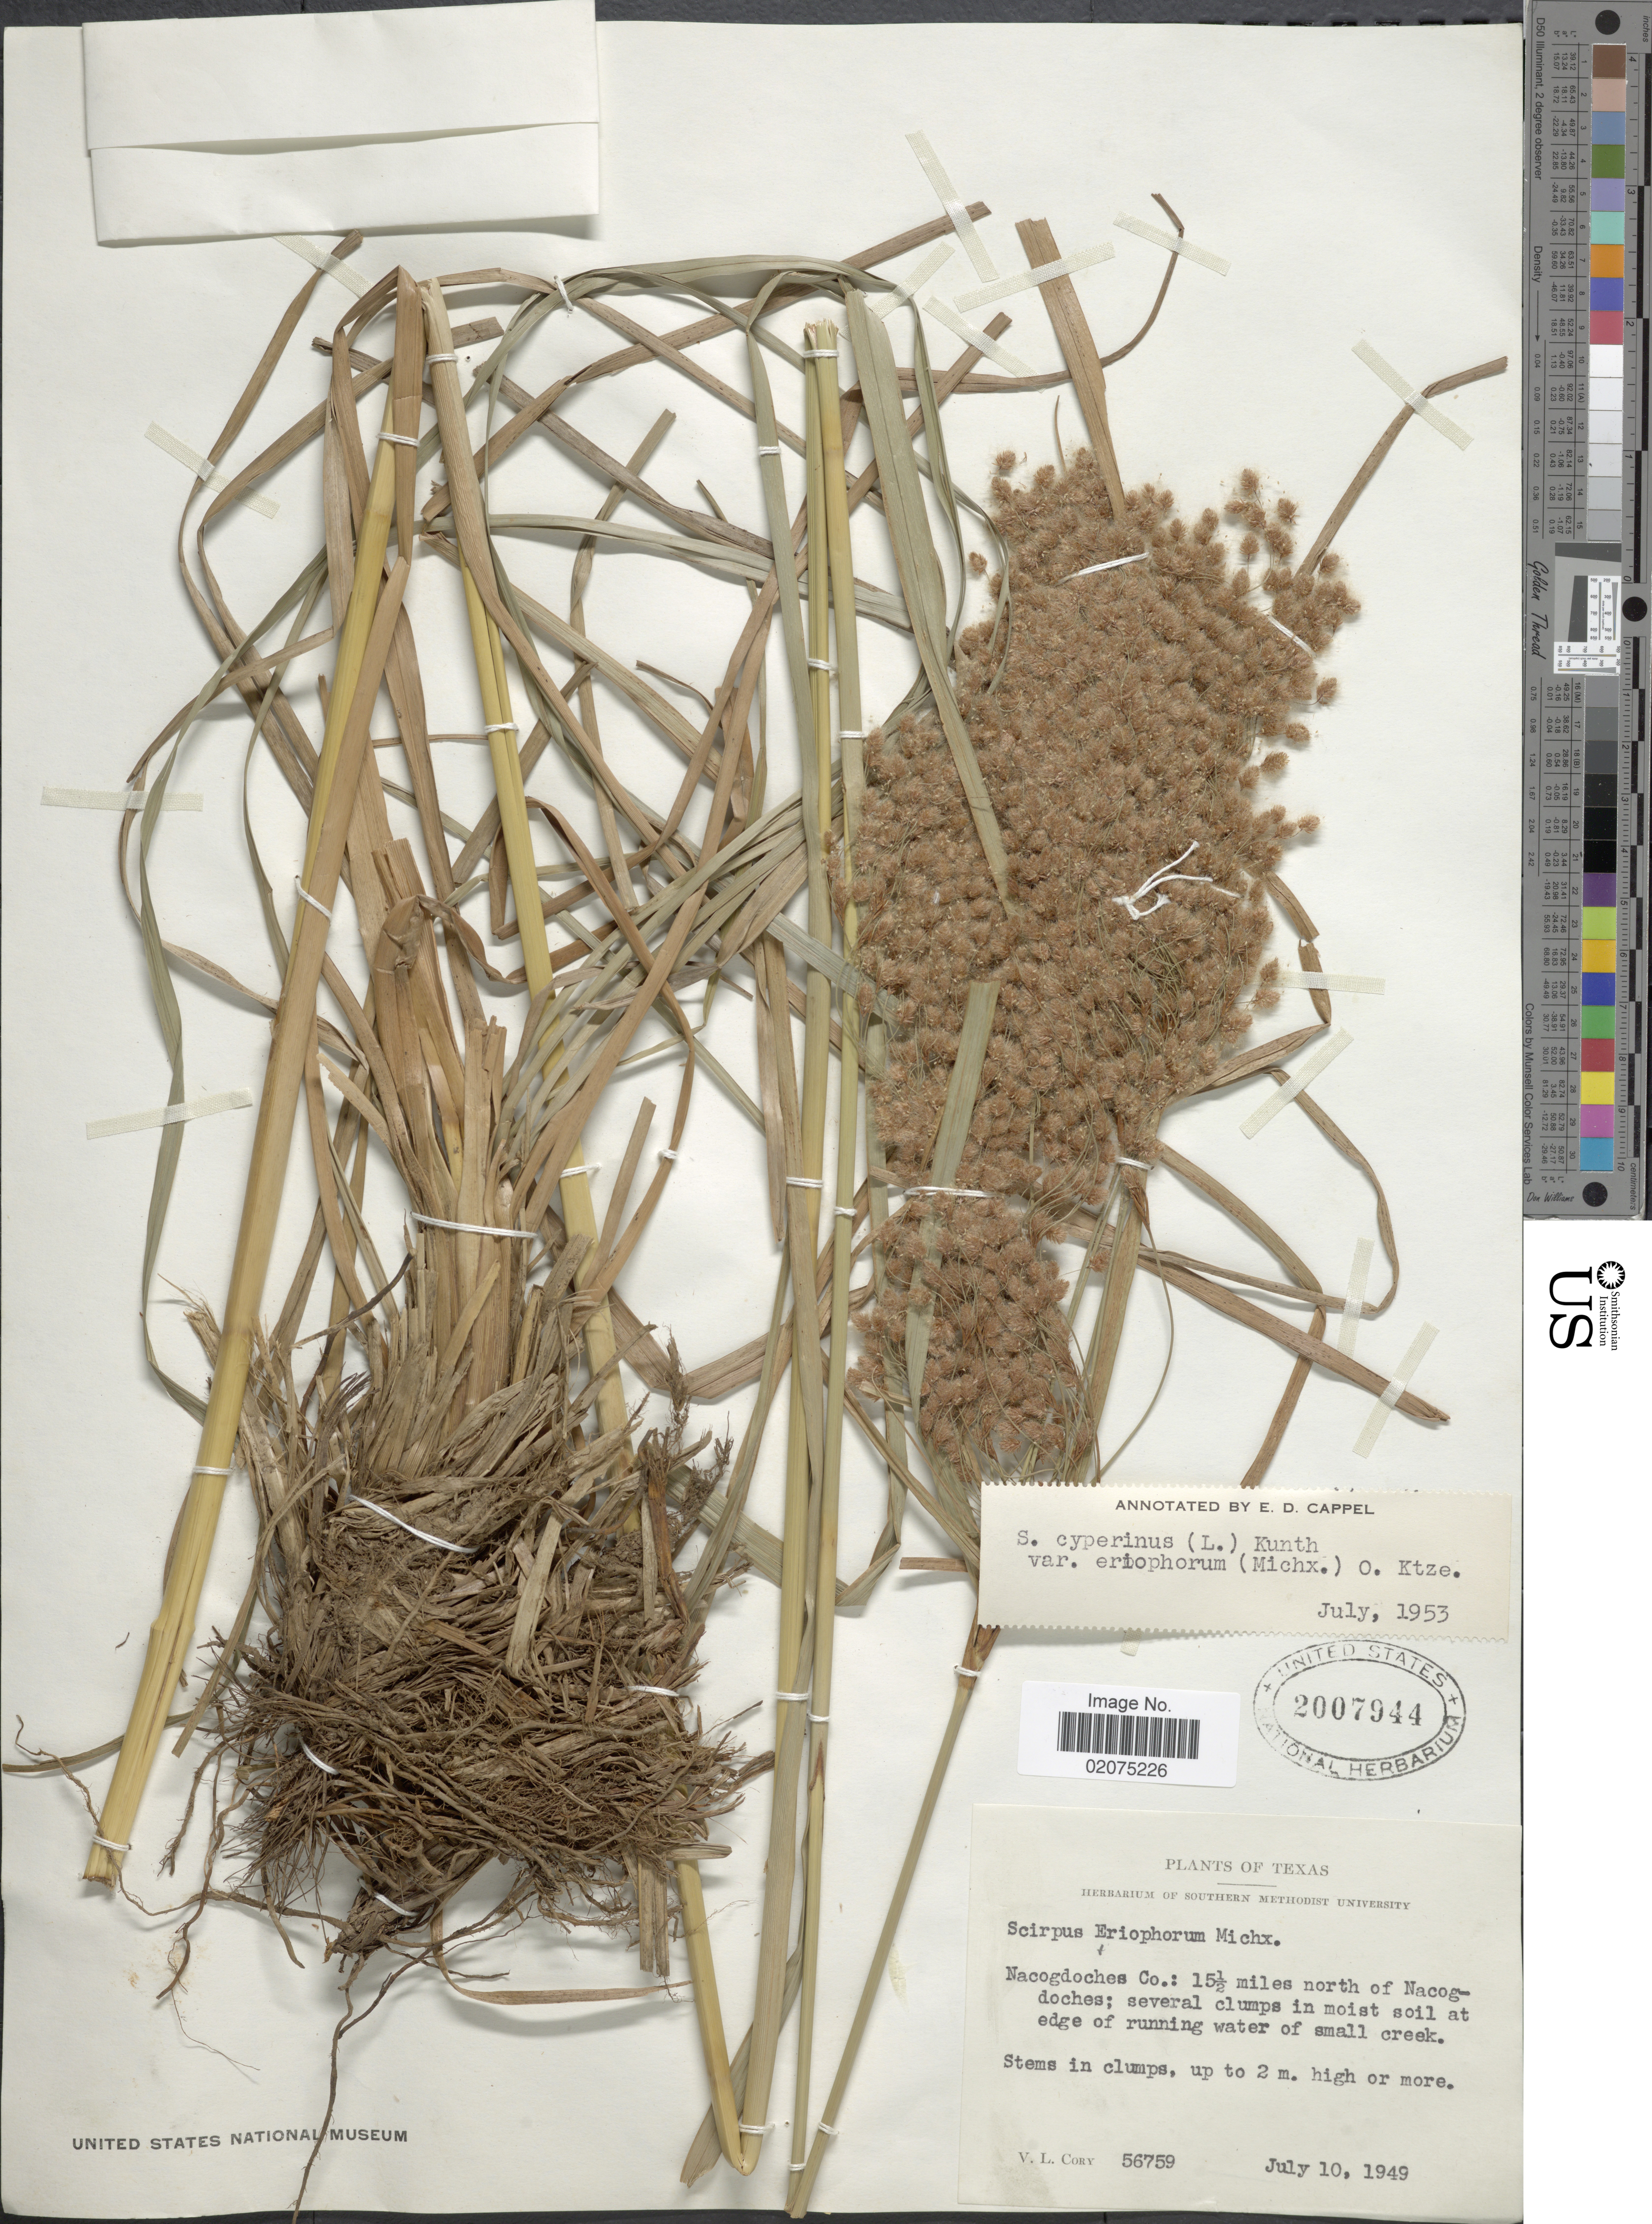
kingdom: Plantae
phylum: Tracheophyta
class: Liliopsida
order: Poales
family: Cyperaceae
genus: Scirpus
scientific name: Scirpus cyperinus var. eriophorum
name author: (Michx.) Kuntze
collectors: V. Cory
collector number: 56759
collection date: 1949-07-10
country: United States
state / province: Texas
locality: Nacogdoches Co, 15½ miles north of Nacogdoches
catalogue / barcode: US 2007944